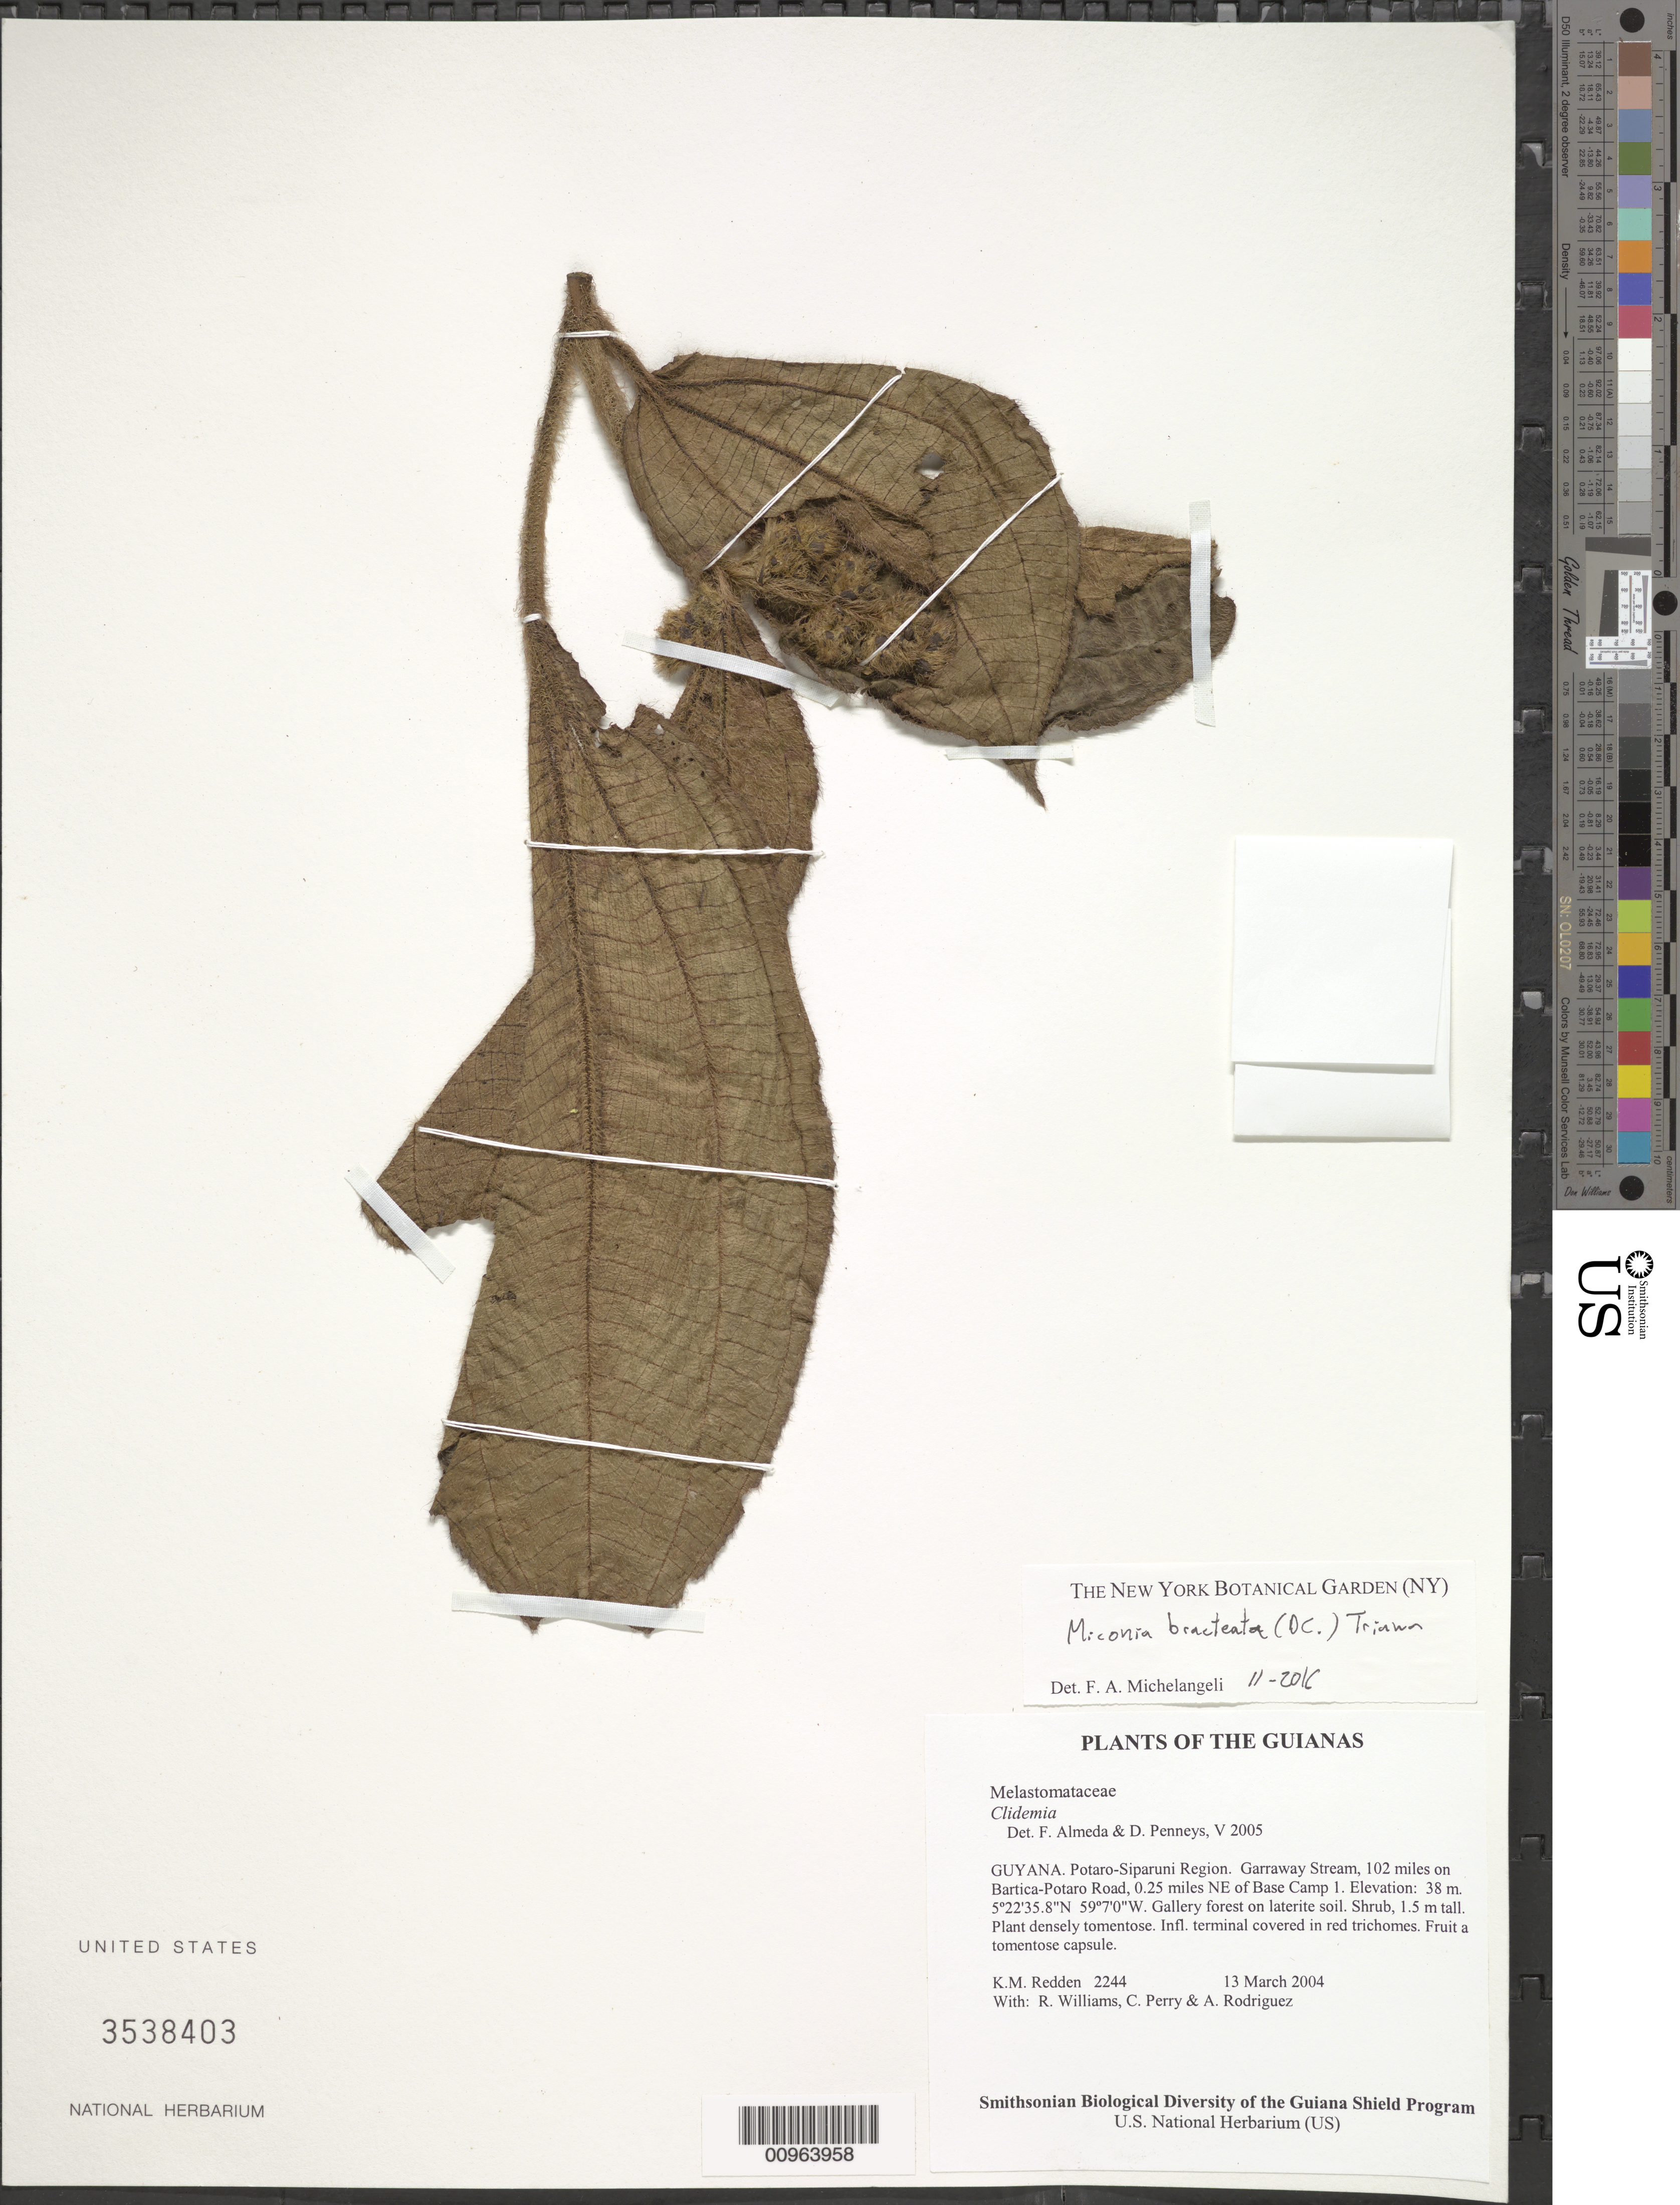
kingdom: Plantae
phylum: Tracheophyta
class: Magnoliopsida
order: Myrtales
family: Melastomataceae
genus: Miconia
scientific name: Miconia bracteata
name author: (DC.) Triana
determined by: Michelangeli, F. A.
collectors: K. M. Redden, R. Williams, C. Perry & A. Rodriguez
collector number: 2244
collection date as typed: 13 March 2004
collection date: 2004-03-13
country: Guyana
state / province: Potaro-Siparuni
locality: Garraway Stream, 102 miles on Bartica-Potaro Road, 0.25 miles NE of Base Camp 1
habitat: Gallery forest on laterite soil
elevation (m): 38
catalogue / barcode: US 3538403